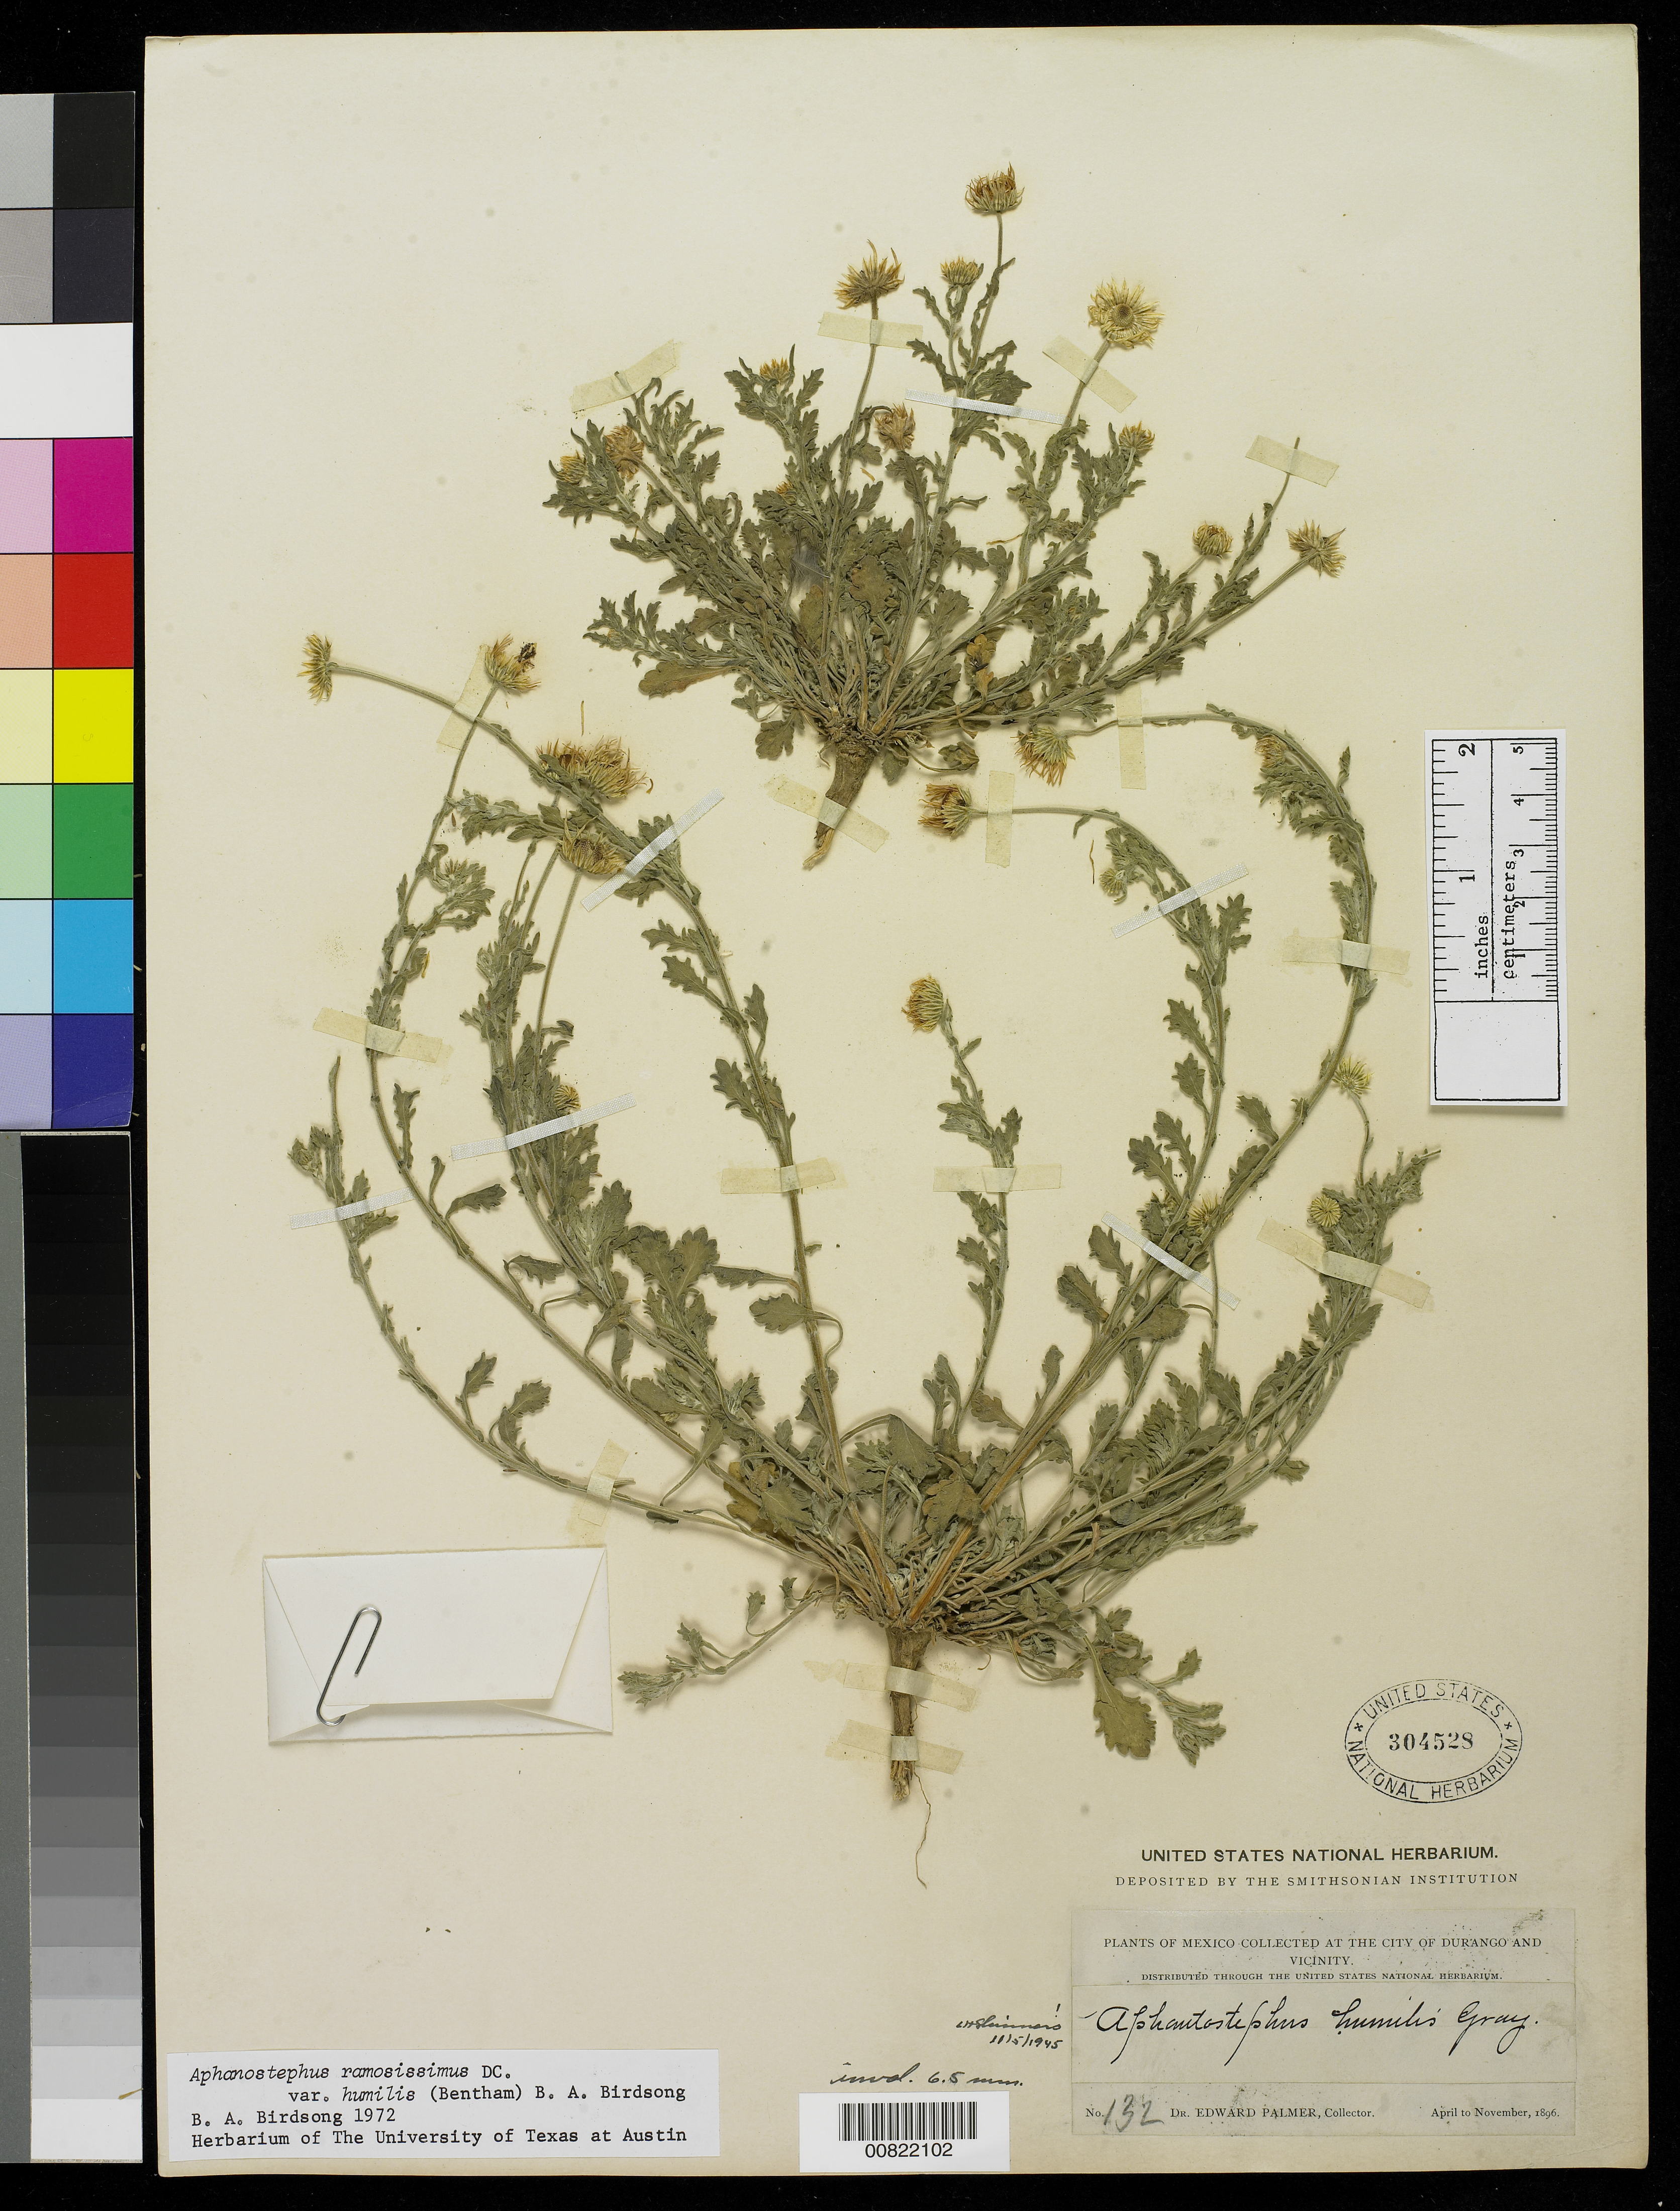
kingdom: Plantae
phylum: Tracheophyta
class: Magnoliopsida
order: Asterales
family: Asteraceae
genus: Aphanostephus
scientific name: Aphanostephus ramosissimus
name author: DC.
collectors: E. Palmer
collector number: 132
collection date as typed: Apr 1896 to -- Nov 1896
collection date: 1896-04/1896-11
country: Mexico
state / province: Durango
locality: City of Durango and vicinity.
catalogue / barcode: US 304528